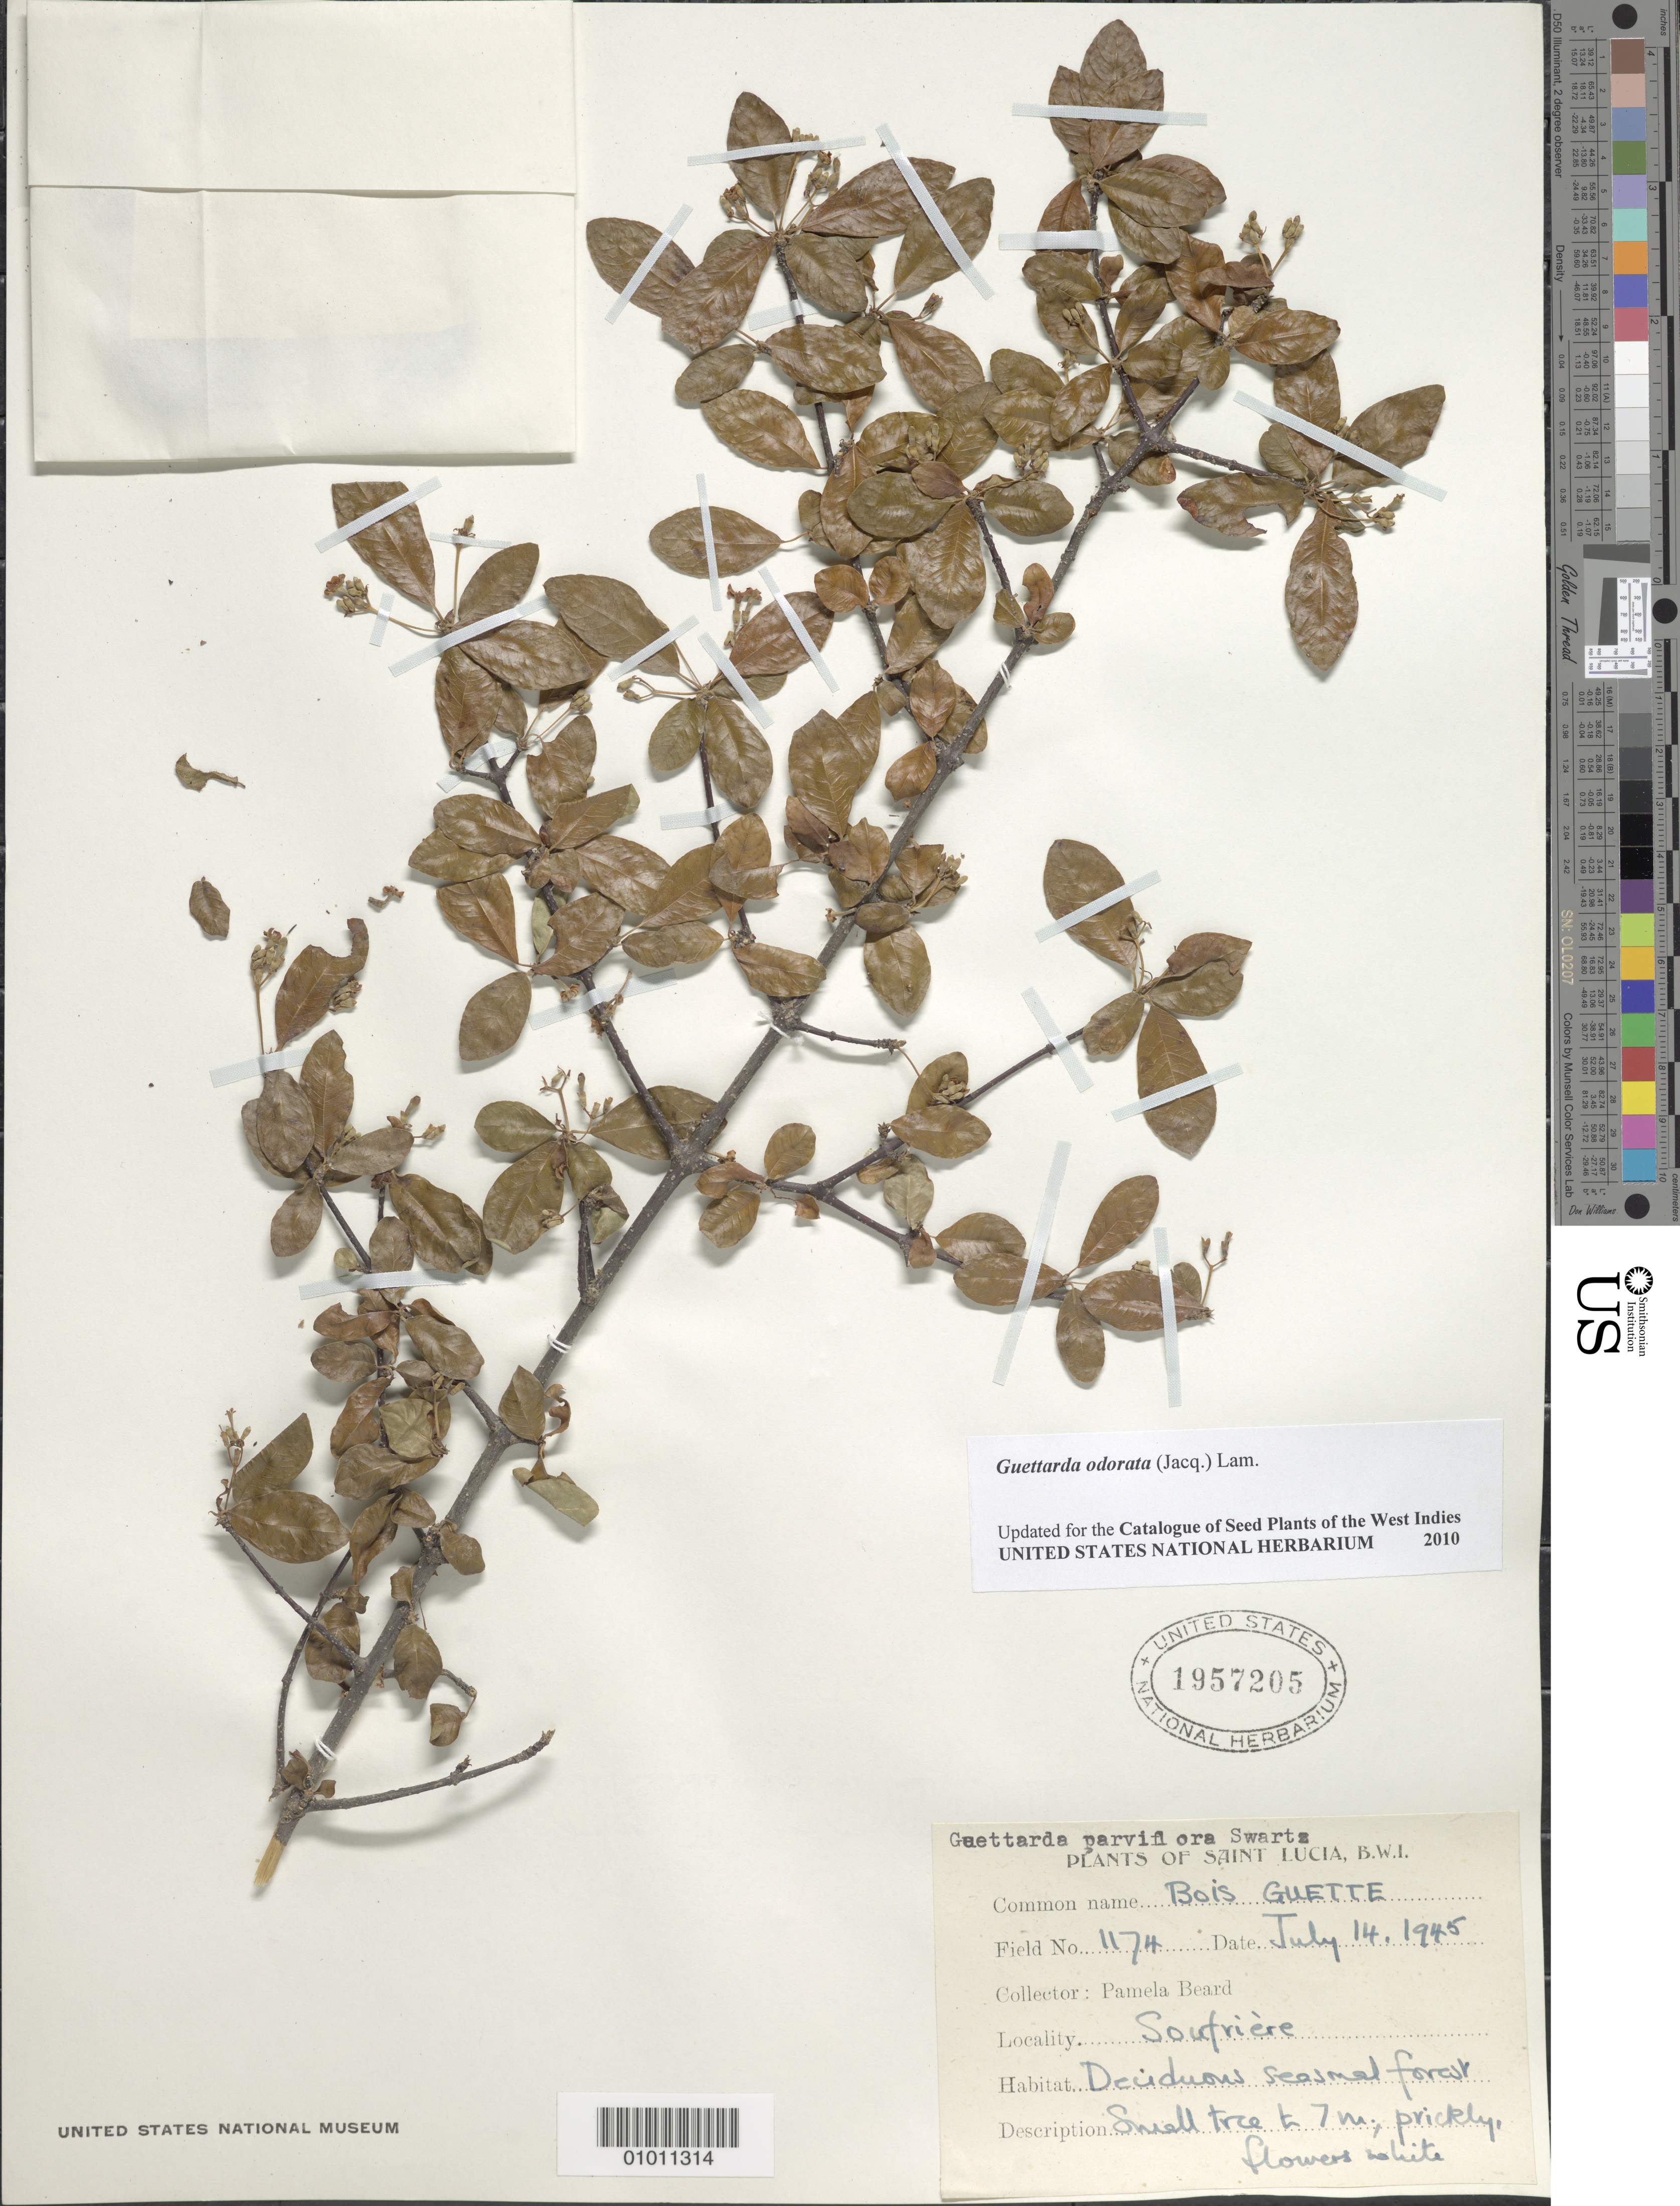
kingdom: Plantae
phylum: Tracheophyta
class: Magnoliopsida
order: Gentianales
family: Rubiaceae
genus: Guettarda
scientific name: Guettarda odorata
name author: (Jacq.) Lam.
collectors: P. Beard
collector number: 1174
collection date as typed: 14 Jul 1945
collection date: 1945-07-14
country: St. Lucia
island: St. Lucia I.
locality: Soufrière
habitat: Deciduous seasonal forest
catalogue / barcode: US 1957205